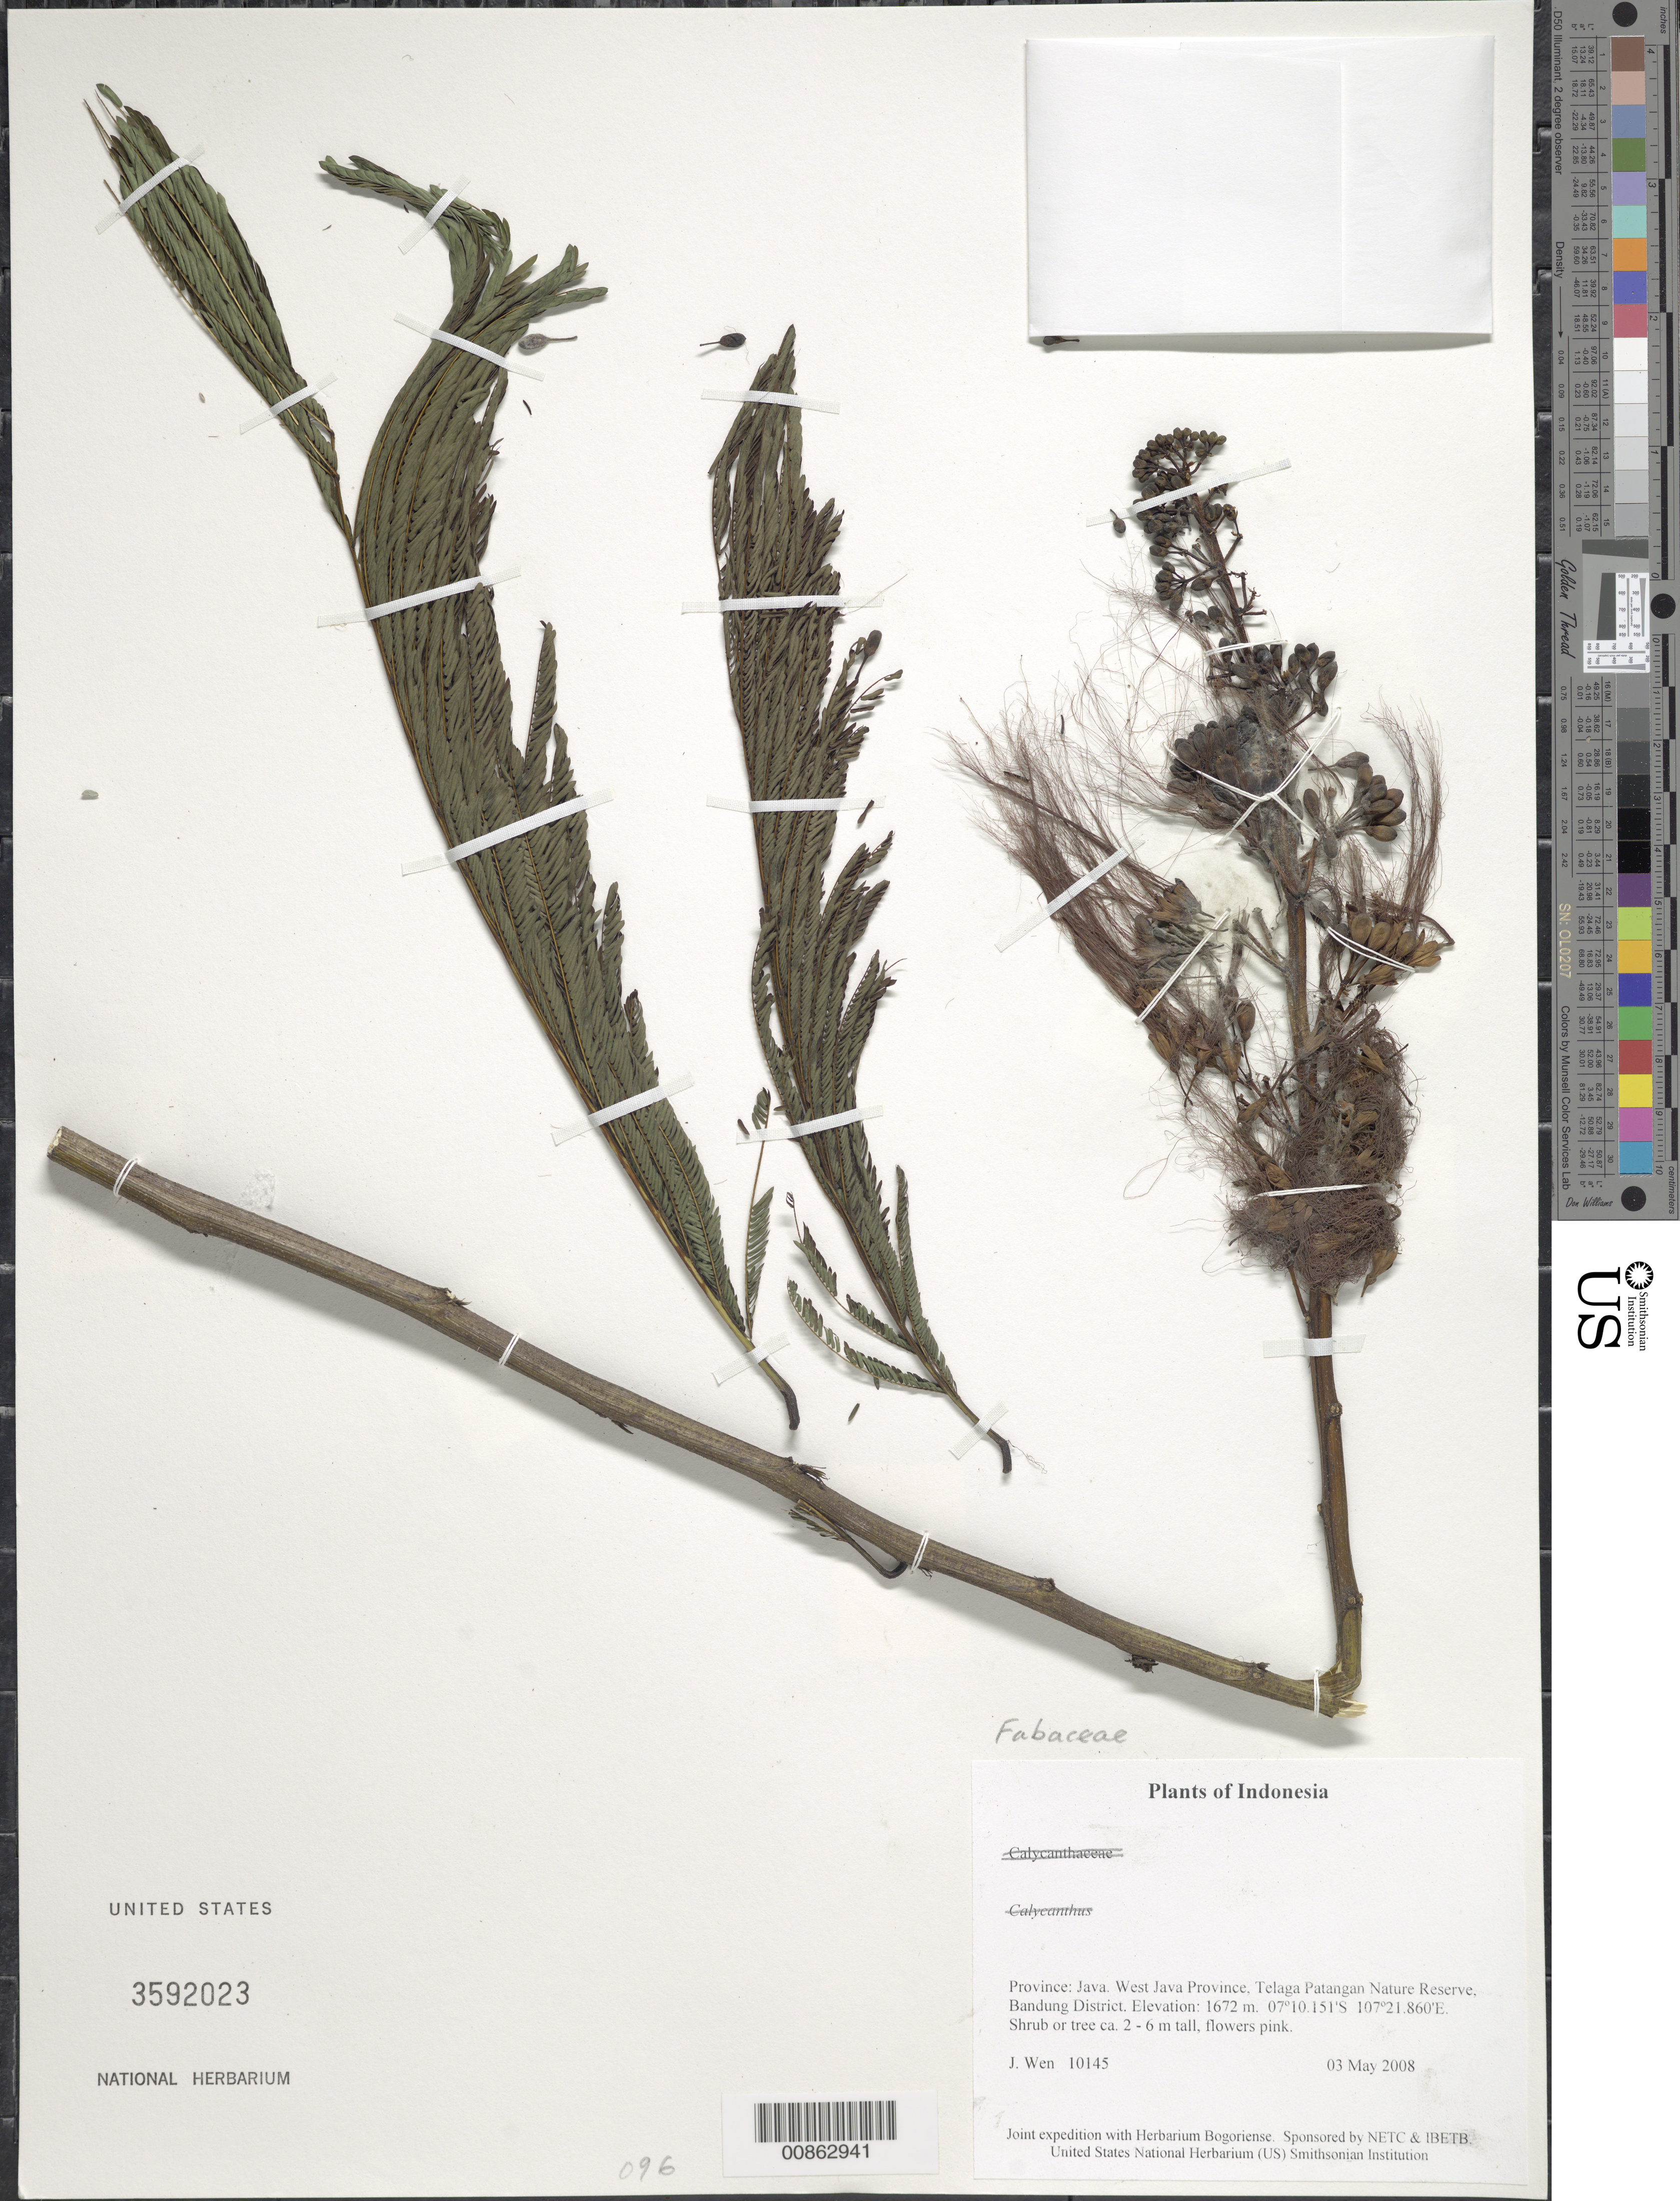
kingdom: Plantae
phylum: Tracheophyta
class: Magnoliopsida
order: Fabales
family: Fabaceae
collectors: J. Wen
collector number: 10145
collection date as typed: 03 May 2008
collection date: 2008-05-03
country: Indonesia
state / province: Java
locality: West Java Province, Telaga Patangan Nature Reserve, Bandung District.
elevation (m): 1672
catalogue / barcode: US 3592023